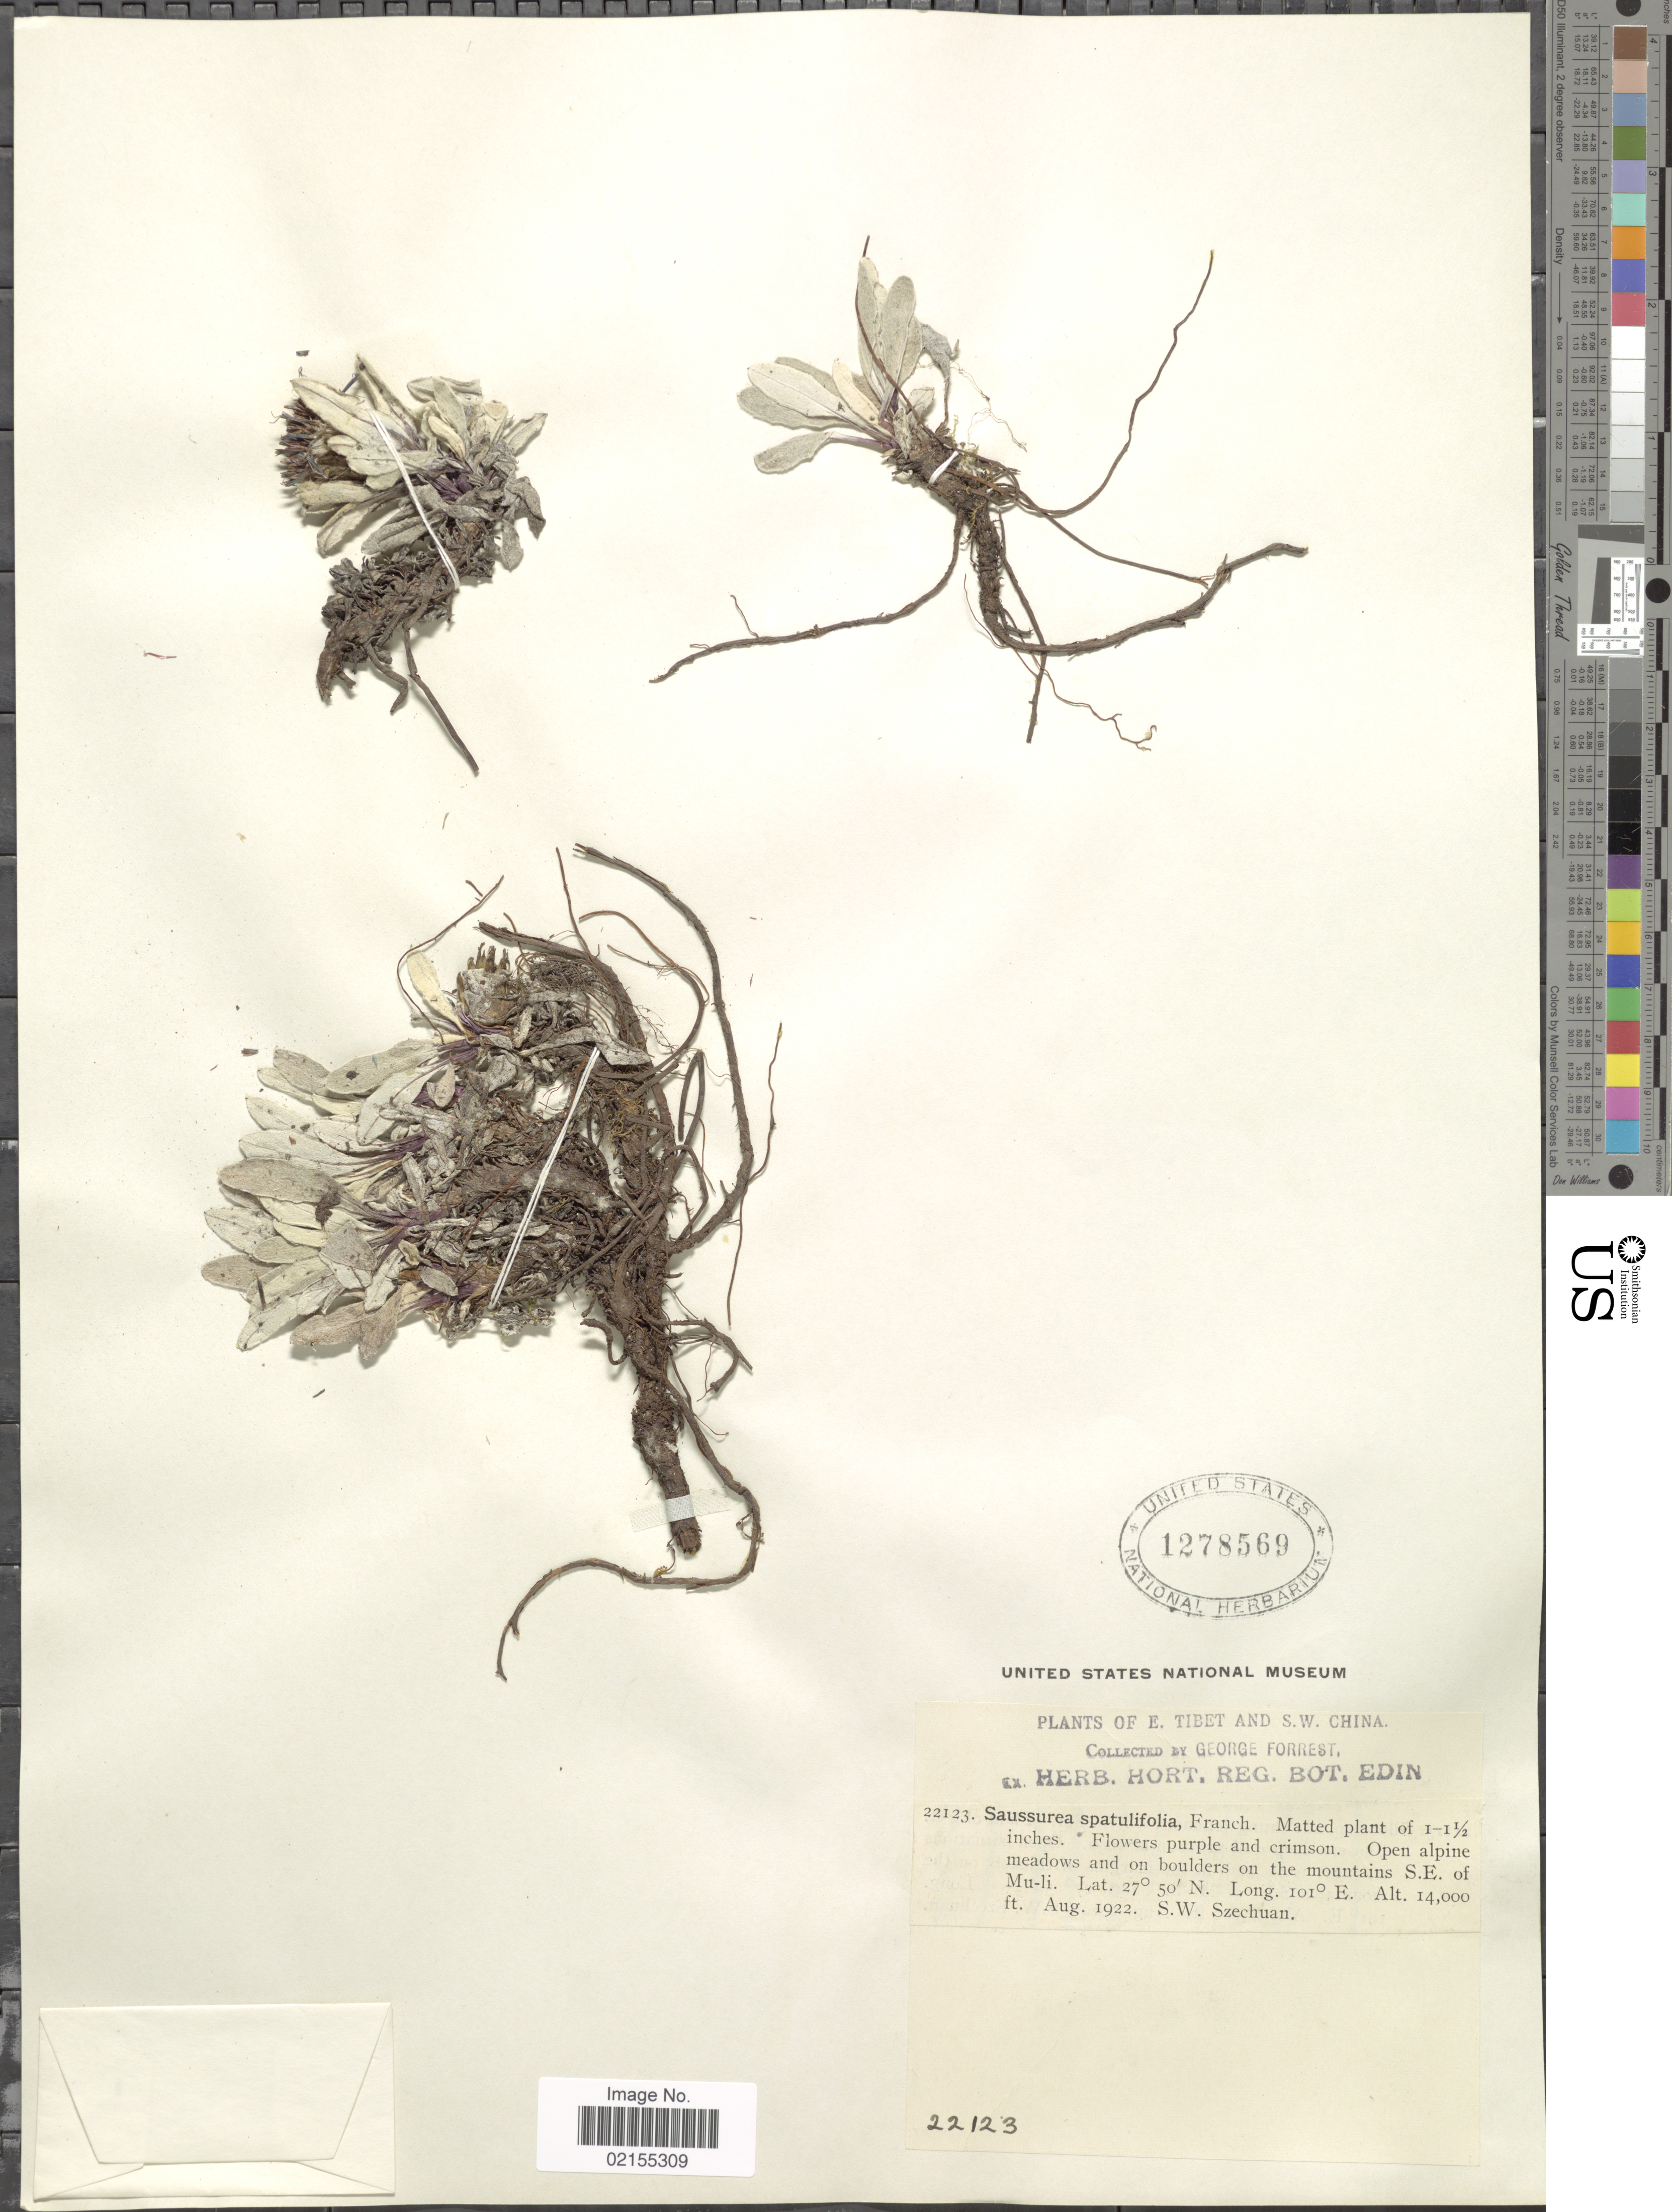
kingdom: Plantae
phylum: Tracheophyta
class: Magnoliopsida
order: Asterales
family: Asteraceae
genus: Saussurea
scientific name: Saussurea spathulifolia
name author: Franch.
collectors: G. Forrest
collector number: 22123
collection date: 1922-08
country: China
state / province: Sichuan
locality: Open alpine meadows and on boulders on the mountains S.E. of Mu-li, S.W. Szechuan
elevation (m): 4267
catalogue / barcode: US 1278569